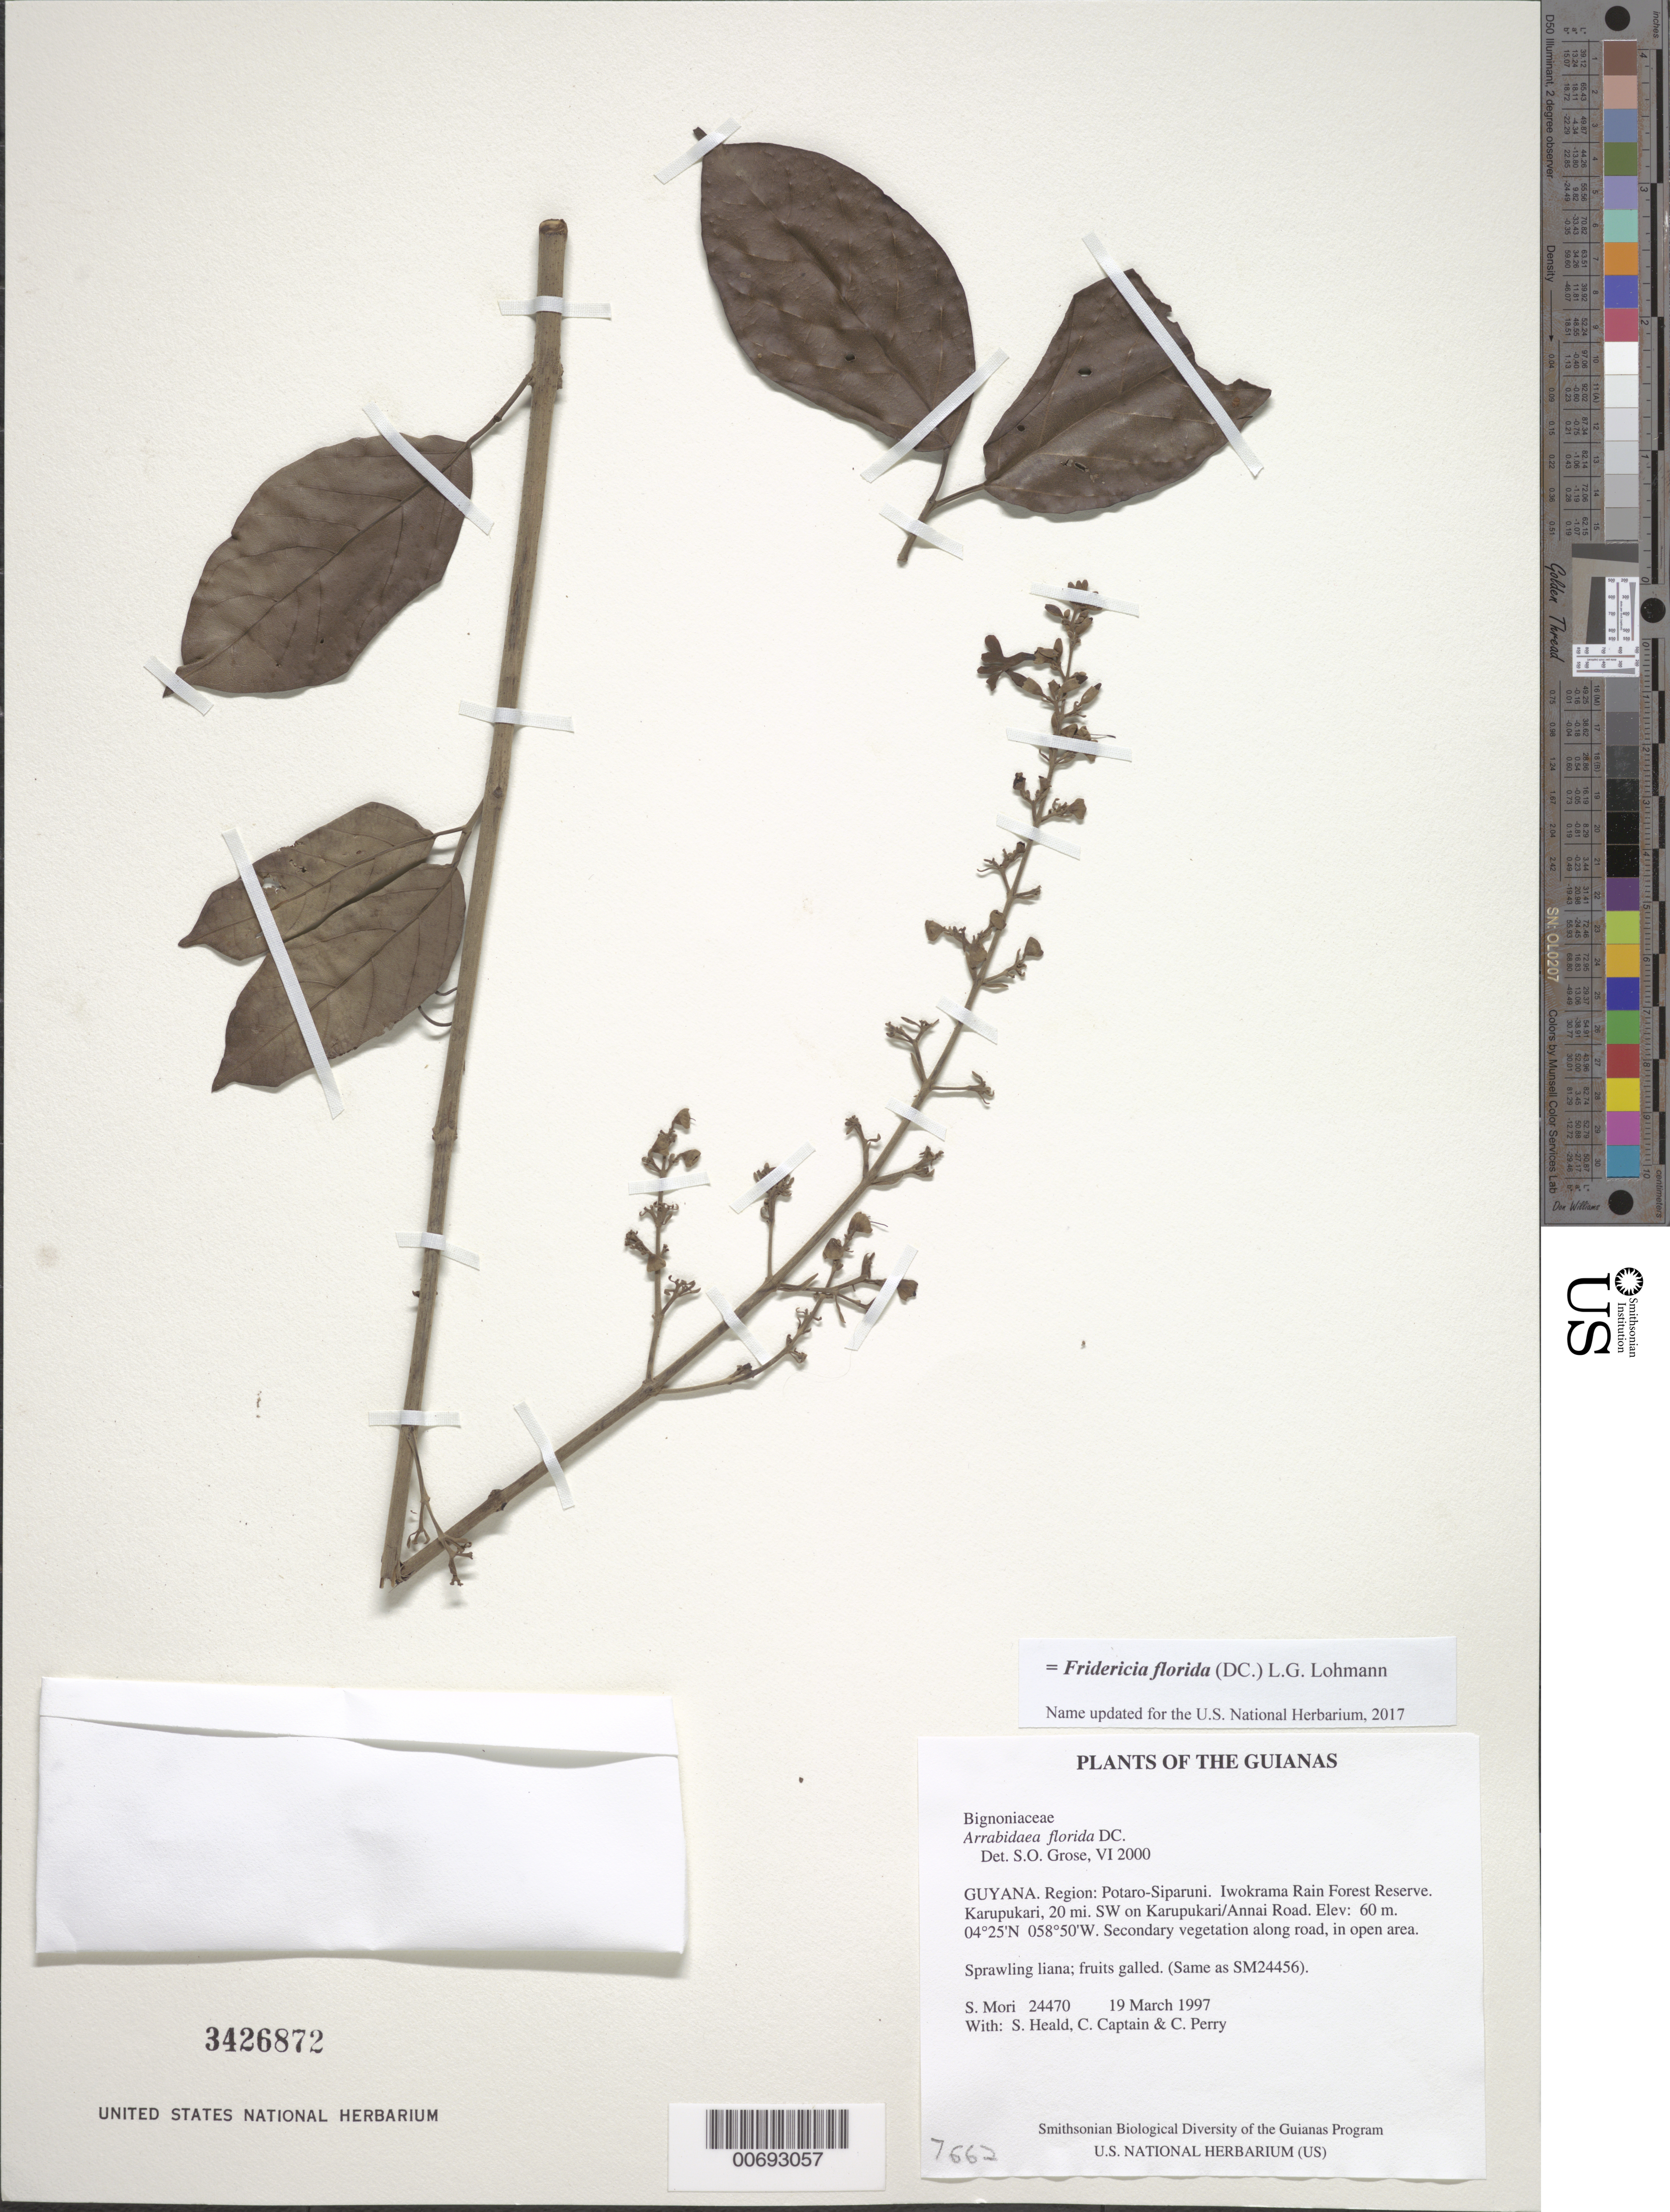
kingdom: Plantae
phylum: Tracheophyta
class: Magnoliopsida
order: Lamiales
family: Bignoniaceae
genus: Arrabidaea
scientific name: Arrabidaea florida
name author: DC.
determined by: Grose, S. O.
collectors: S. Mori, S. Heald, C. Captain & C. Perry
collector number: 24470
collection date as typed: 19 March 1997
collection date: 1997-03-19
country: Guyana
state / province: Potaro-Siparuni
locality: Iwokrama Rain Forest Reserve. Karupukari, 20 mi. SW on Karupukari/Annai Road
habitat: Secondary vegetation along road, in open area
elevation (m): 60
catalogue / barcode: US 3426872